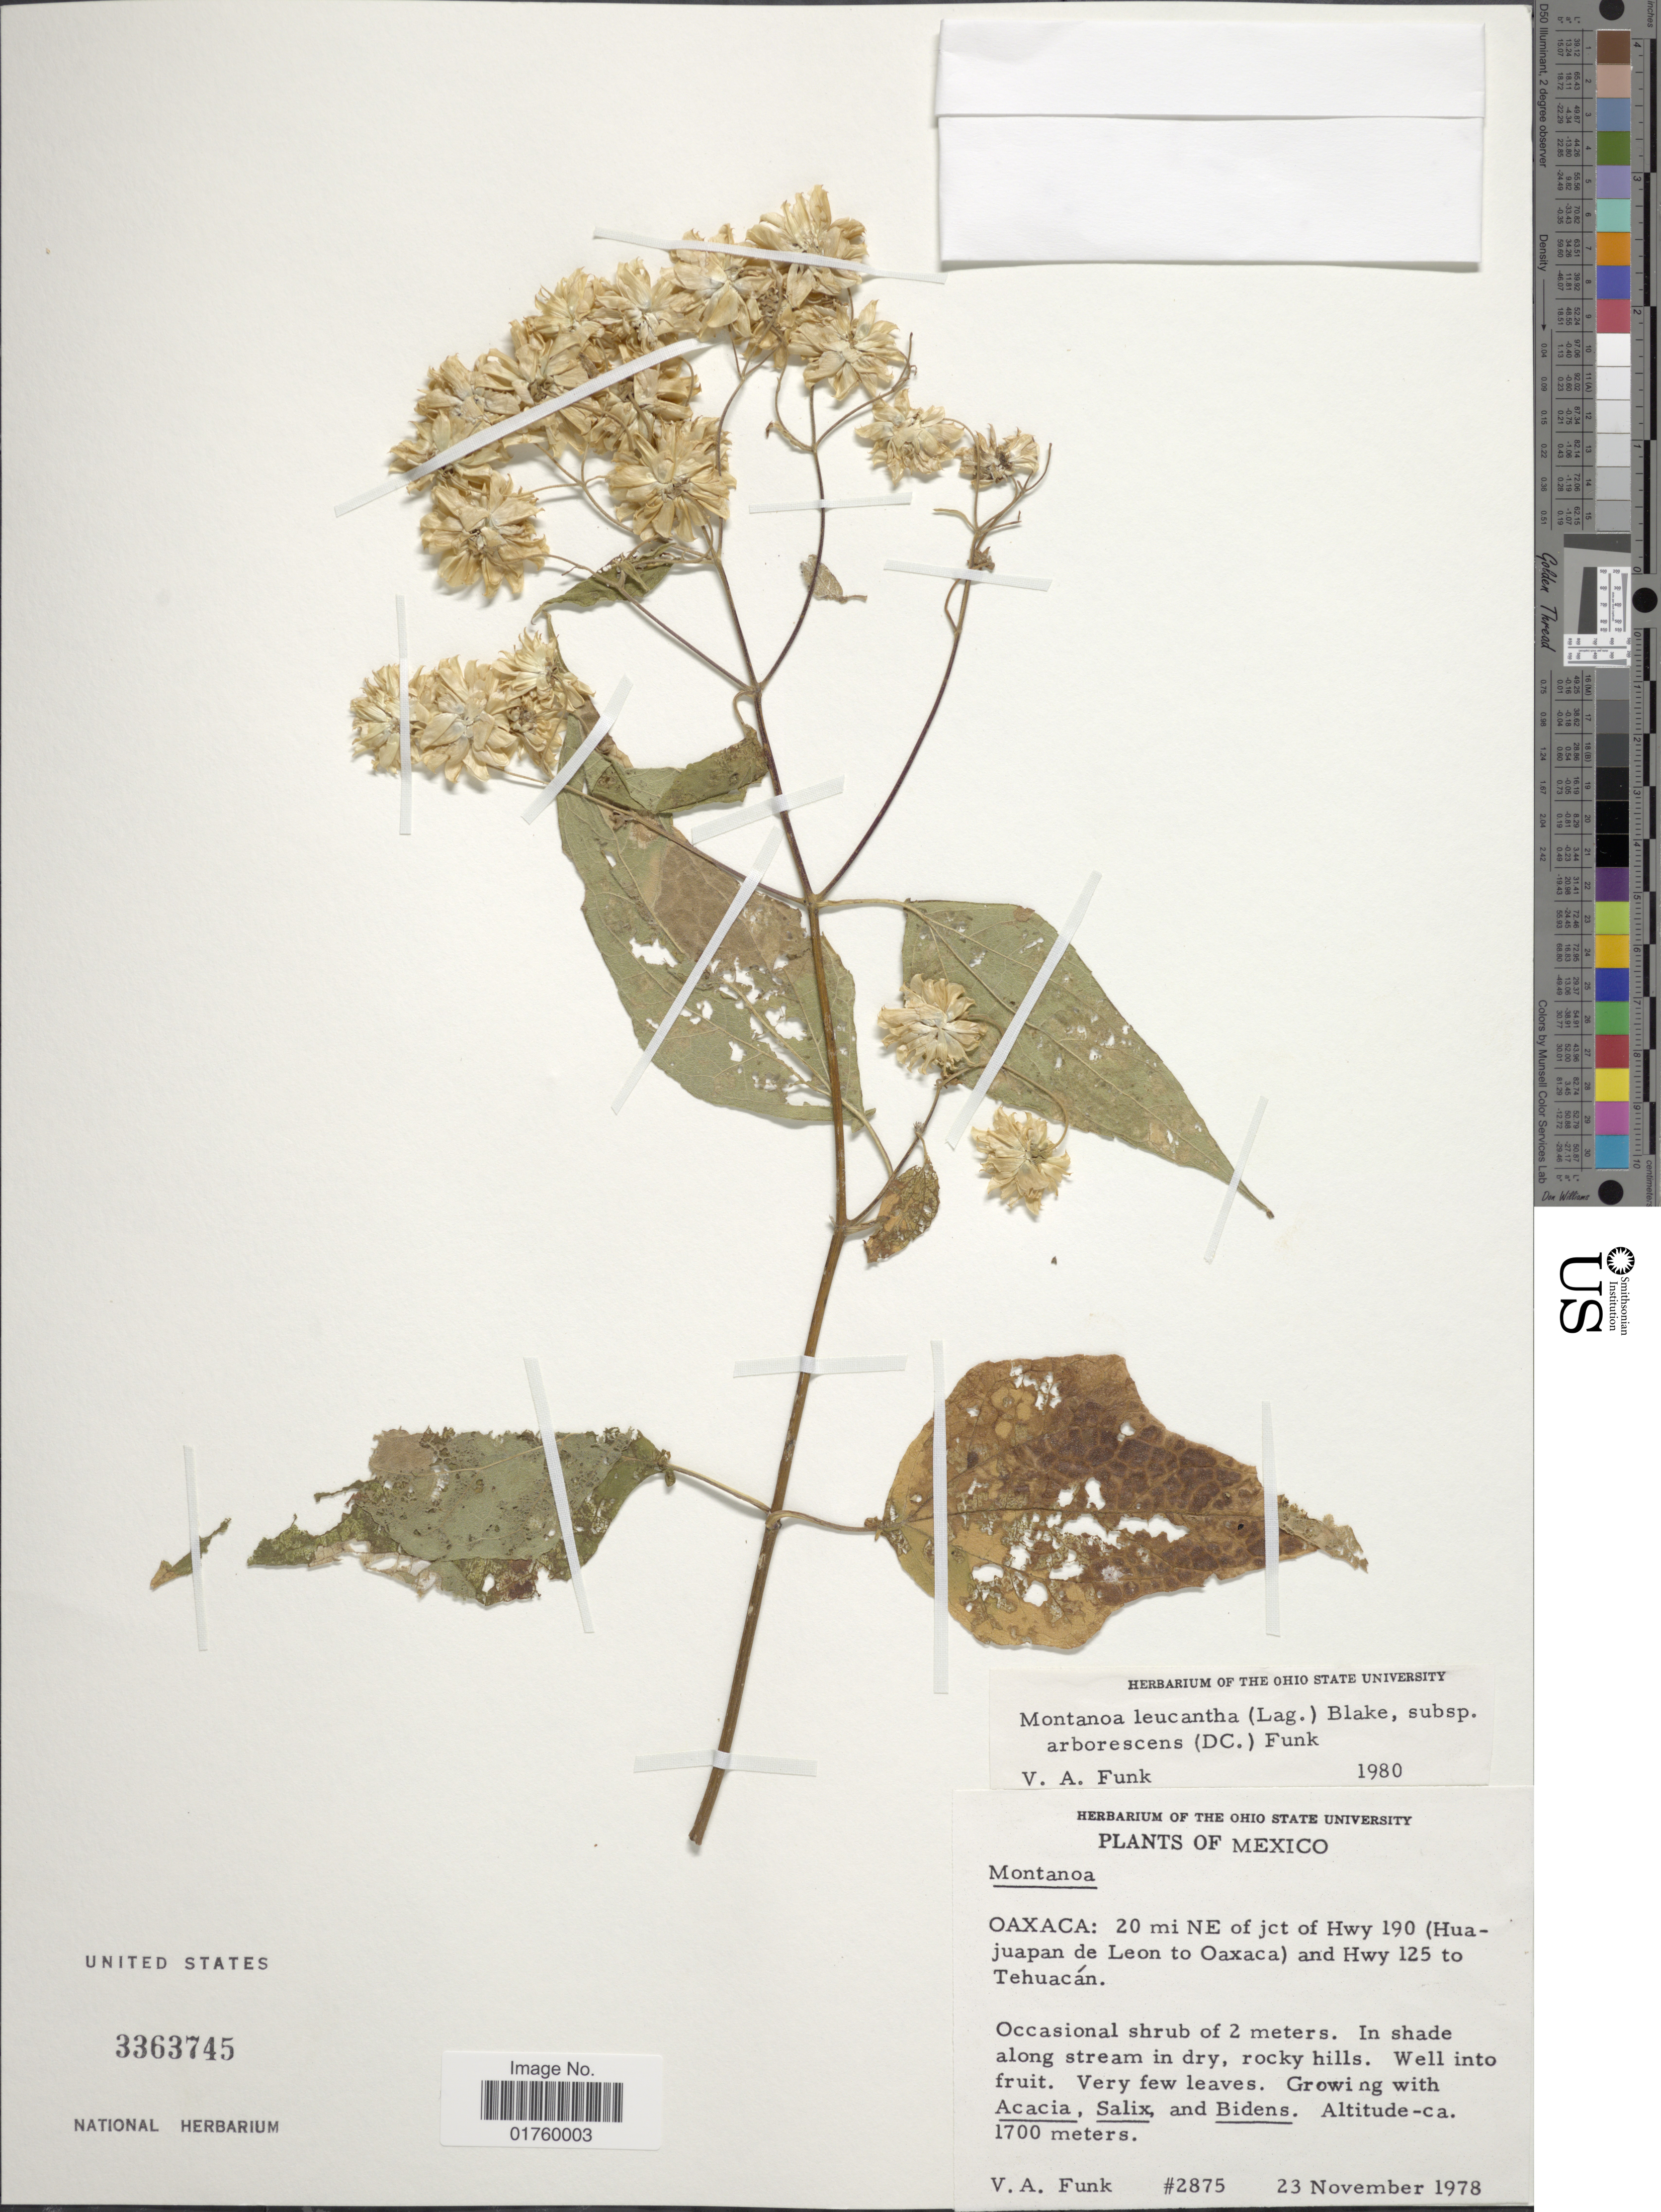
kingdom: Plantae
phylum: Tracheophyta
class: Magnoliopsida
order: Asterales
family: Asteraceae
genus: Montanoa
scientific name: Montanoa leucantha subsp. arborescens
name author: (DC.) V.A. Funk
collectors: V. Funk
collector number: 2875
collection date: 1978-11-23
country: Mexico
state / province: Oaxaca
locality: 20 mi NE of jct of Hwy 190 (Huajuapan de Leon to Oaxaca) and Hwy 125 to Tehuacan, in shade along stream in dry, rocky hills.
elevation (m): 1700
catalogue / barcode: US 3363745